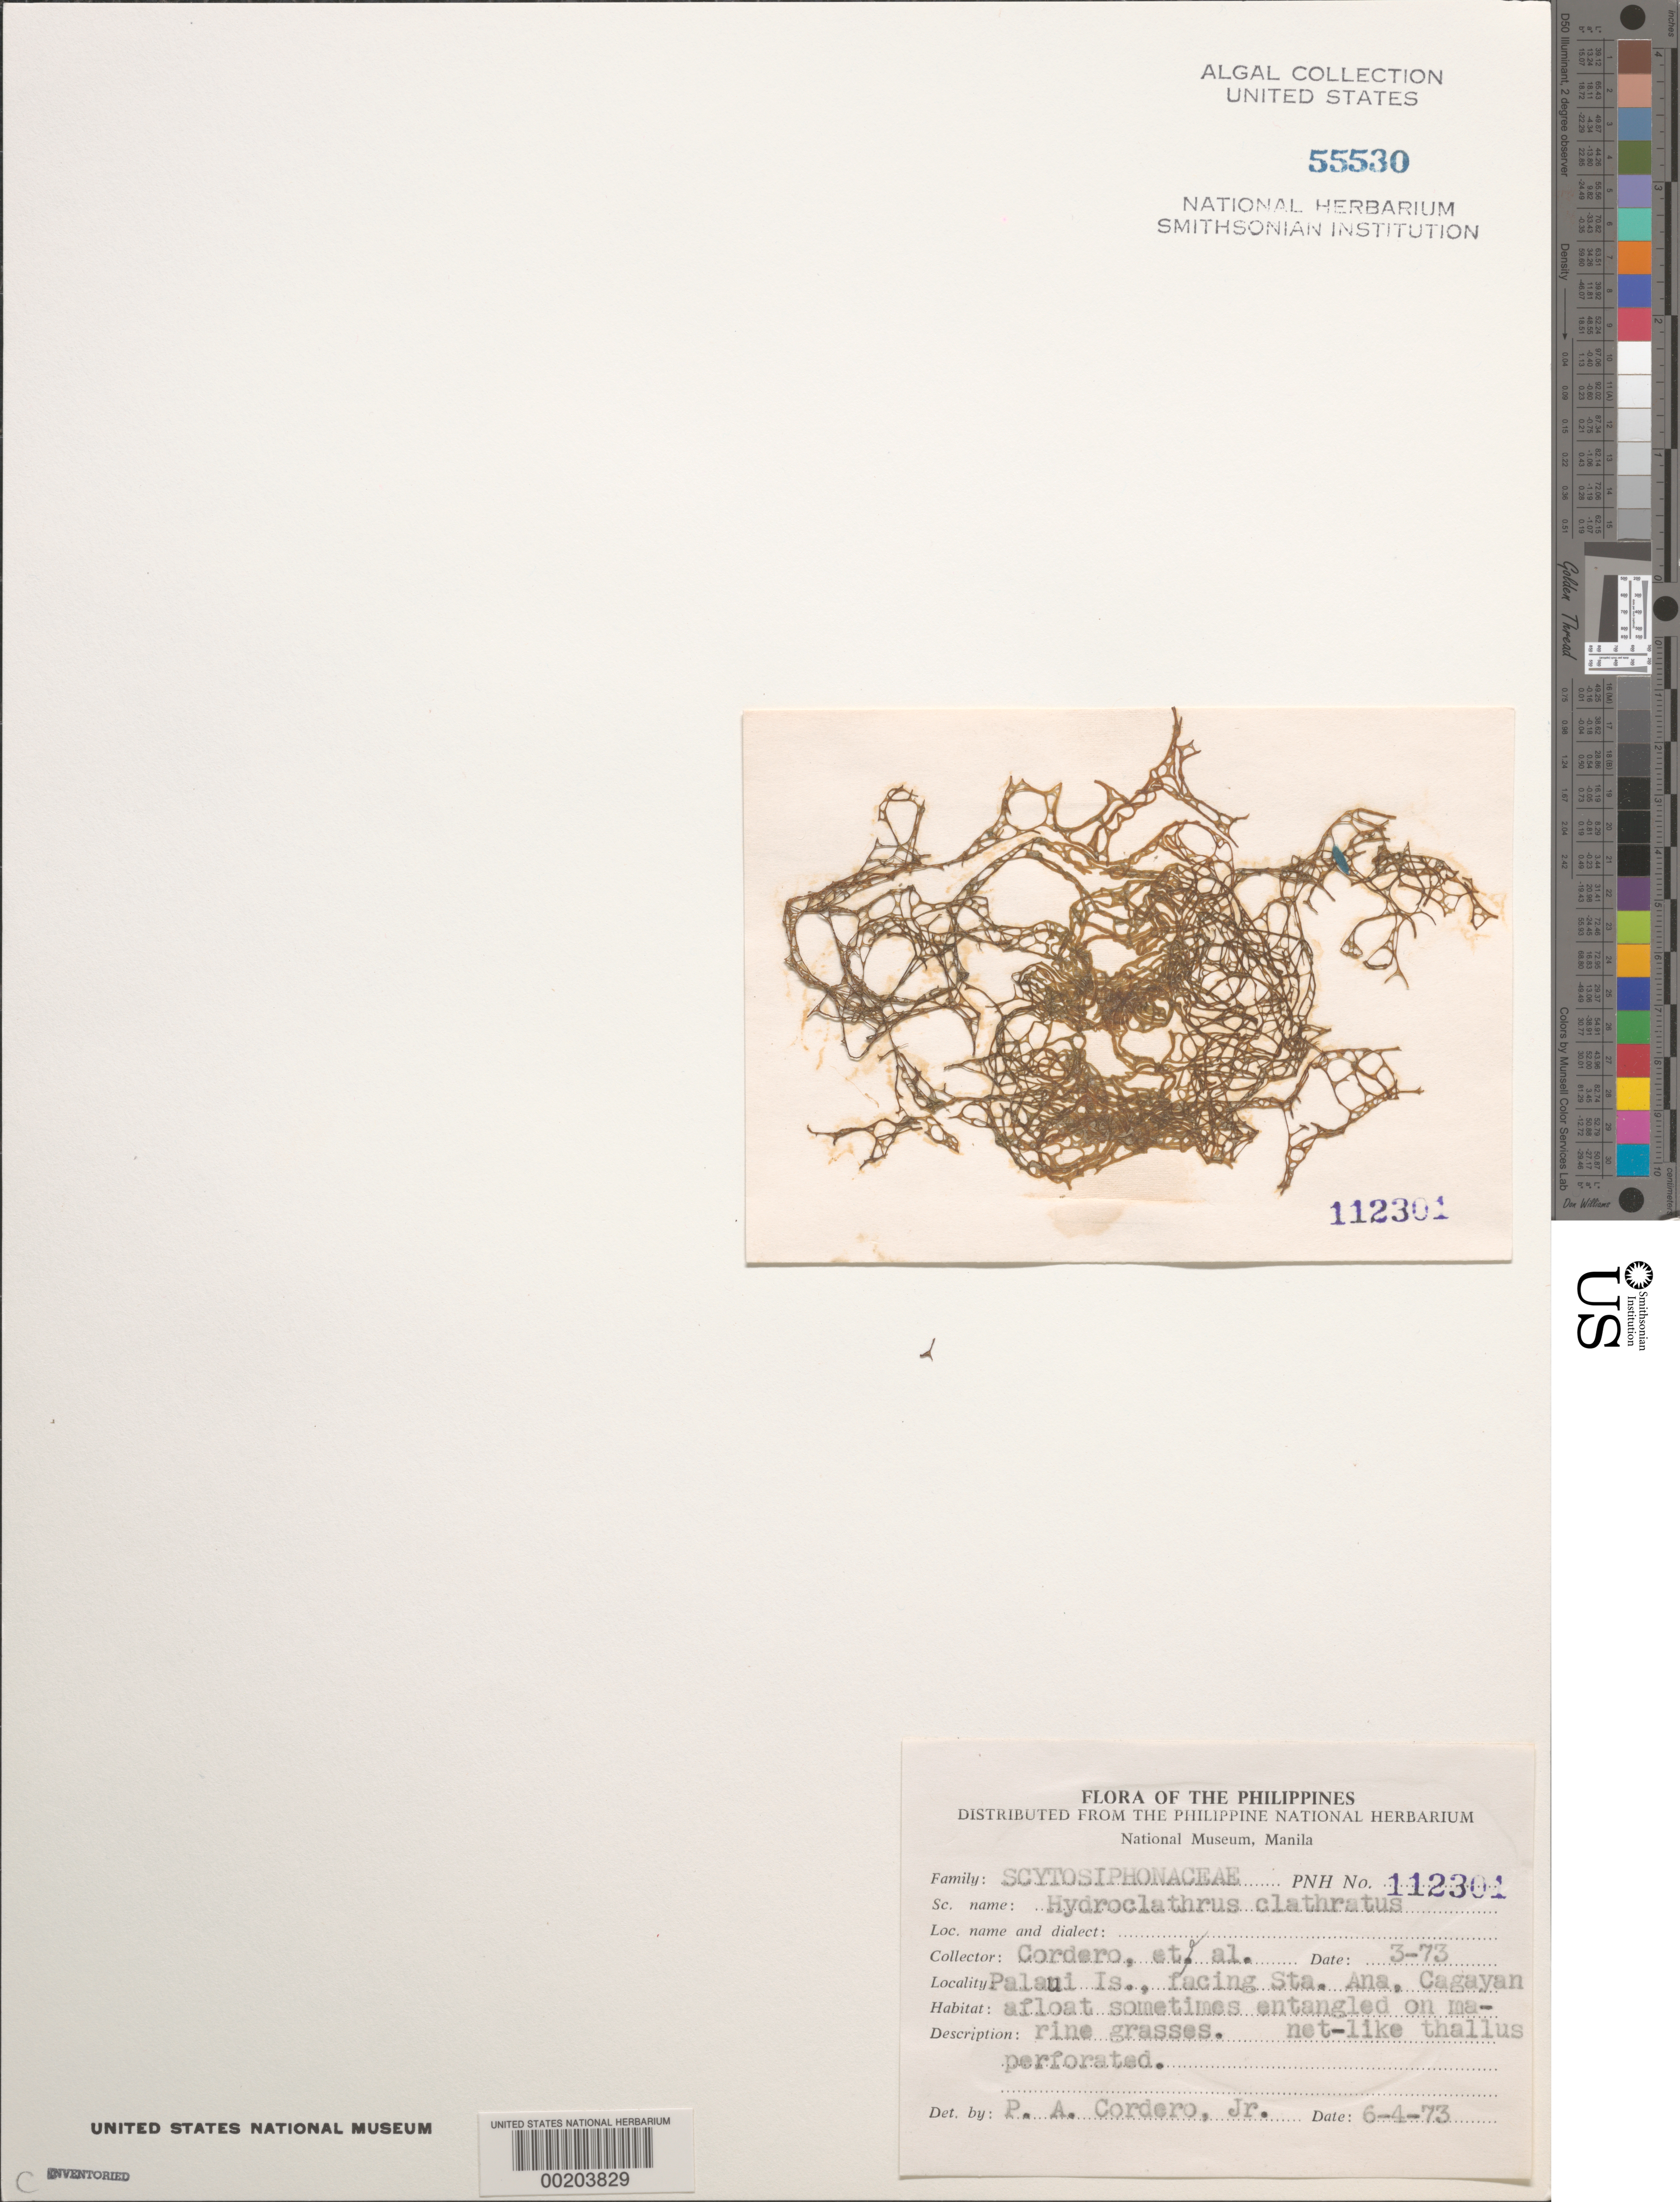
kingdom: Chromista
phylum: Ochrophyta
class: Phaeophyceae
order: Scytosiphonales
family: Scytosiphonaceae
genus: Hydroclathrus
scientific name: Hydroclathrus clathratus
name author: (C. Agardh) M. Howe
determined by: Cordero, P. A., Jr.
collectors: P. A. Cordero et al.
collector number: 112301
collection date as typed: Mar 1973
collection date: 1973-03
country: Philippines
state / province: Cagayan Valley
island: Luzon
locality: Palaui Island, facing Santa Ana. Cagayan.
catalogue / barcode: US 55530